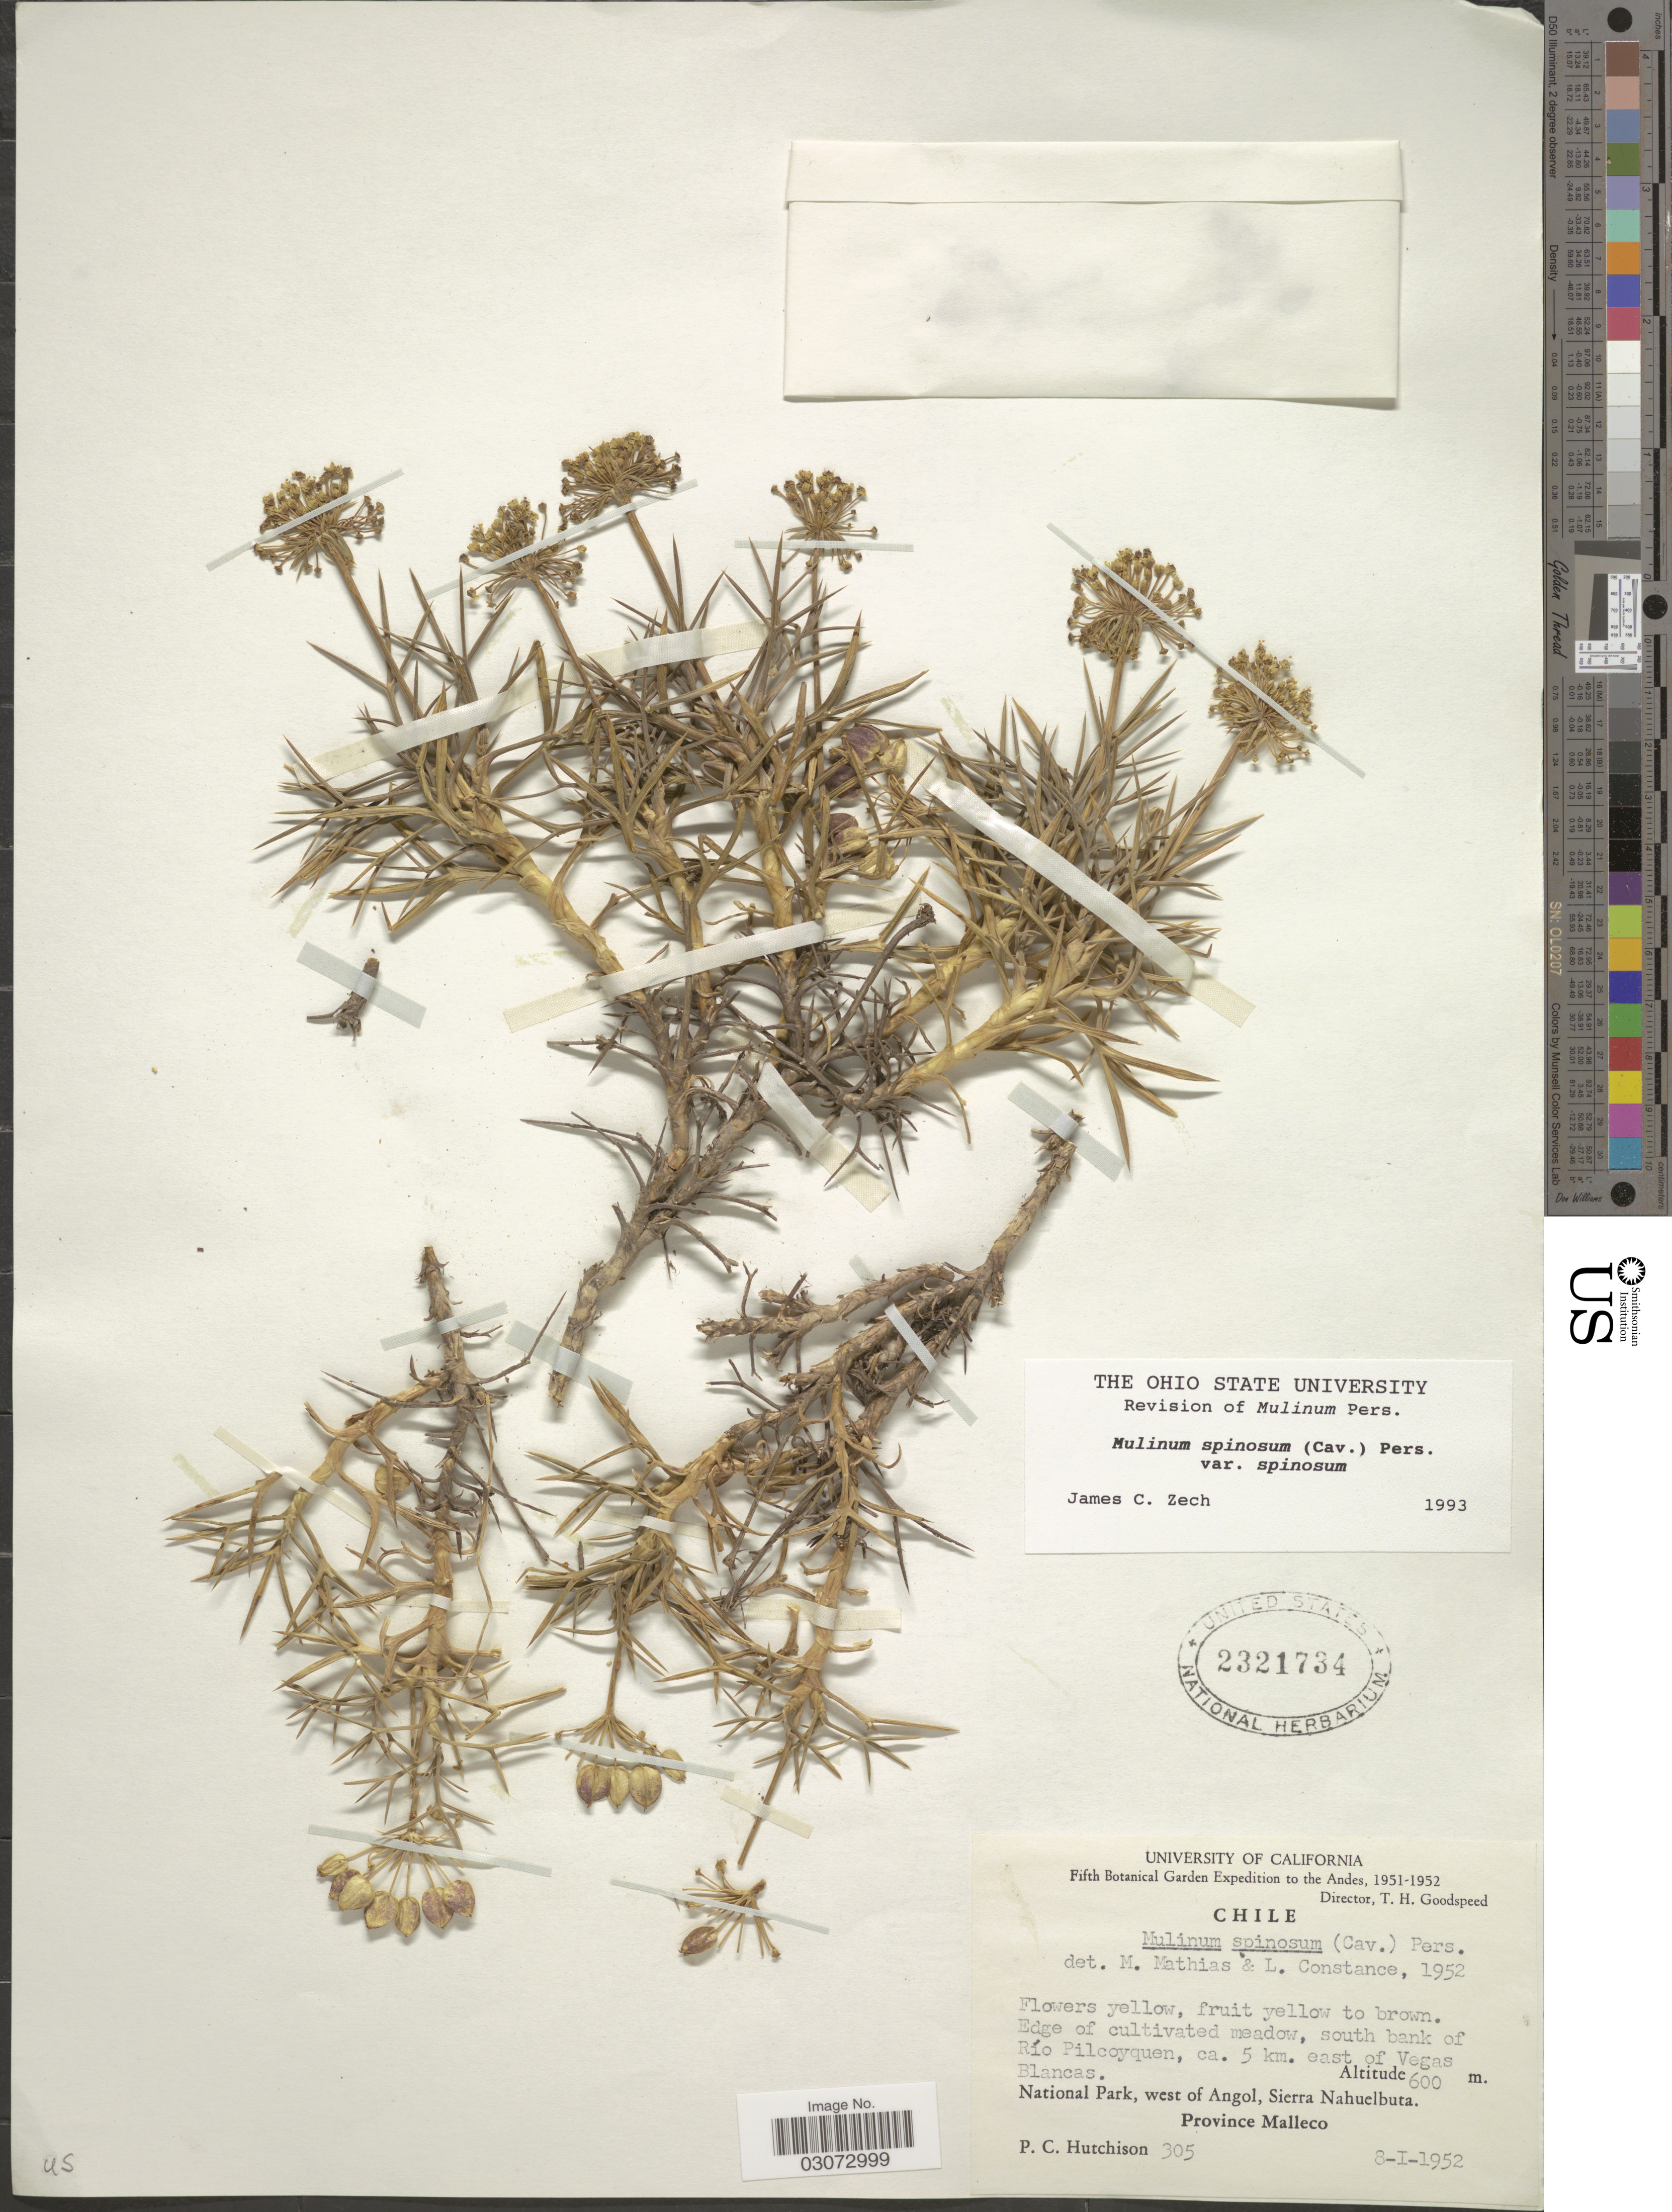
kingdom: Plantae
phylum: Tracheophyta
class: Magnoliopsida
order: Apiales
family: Apiaceae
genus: Mulinum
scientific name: Mulinum spinosum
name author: Pers.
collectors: P. C. Hutchison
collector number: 305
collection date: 1952-01-08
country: Chile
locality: The Andes. Edge of cultivated meadow, south bank of Río Pilcoyquen, ca. 5 km. east of Vegas Blancas. National Park, west of Angol, Sierra Nahuelbuta. Province Malleco.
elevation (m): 600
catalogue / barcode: US 2321734